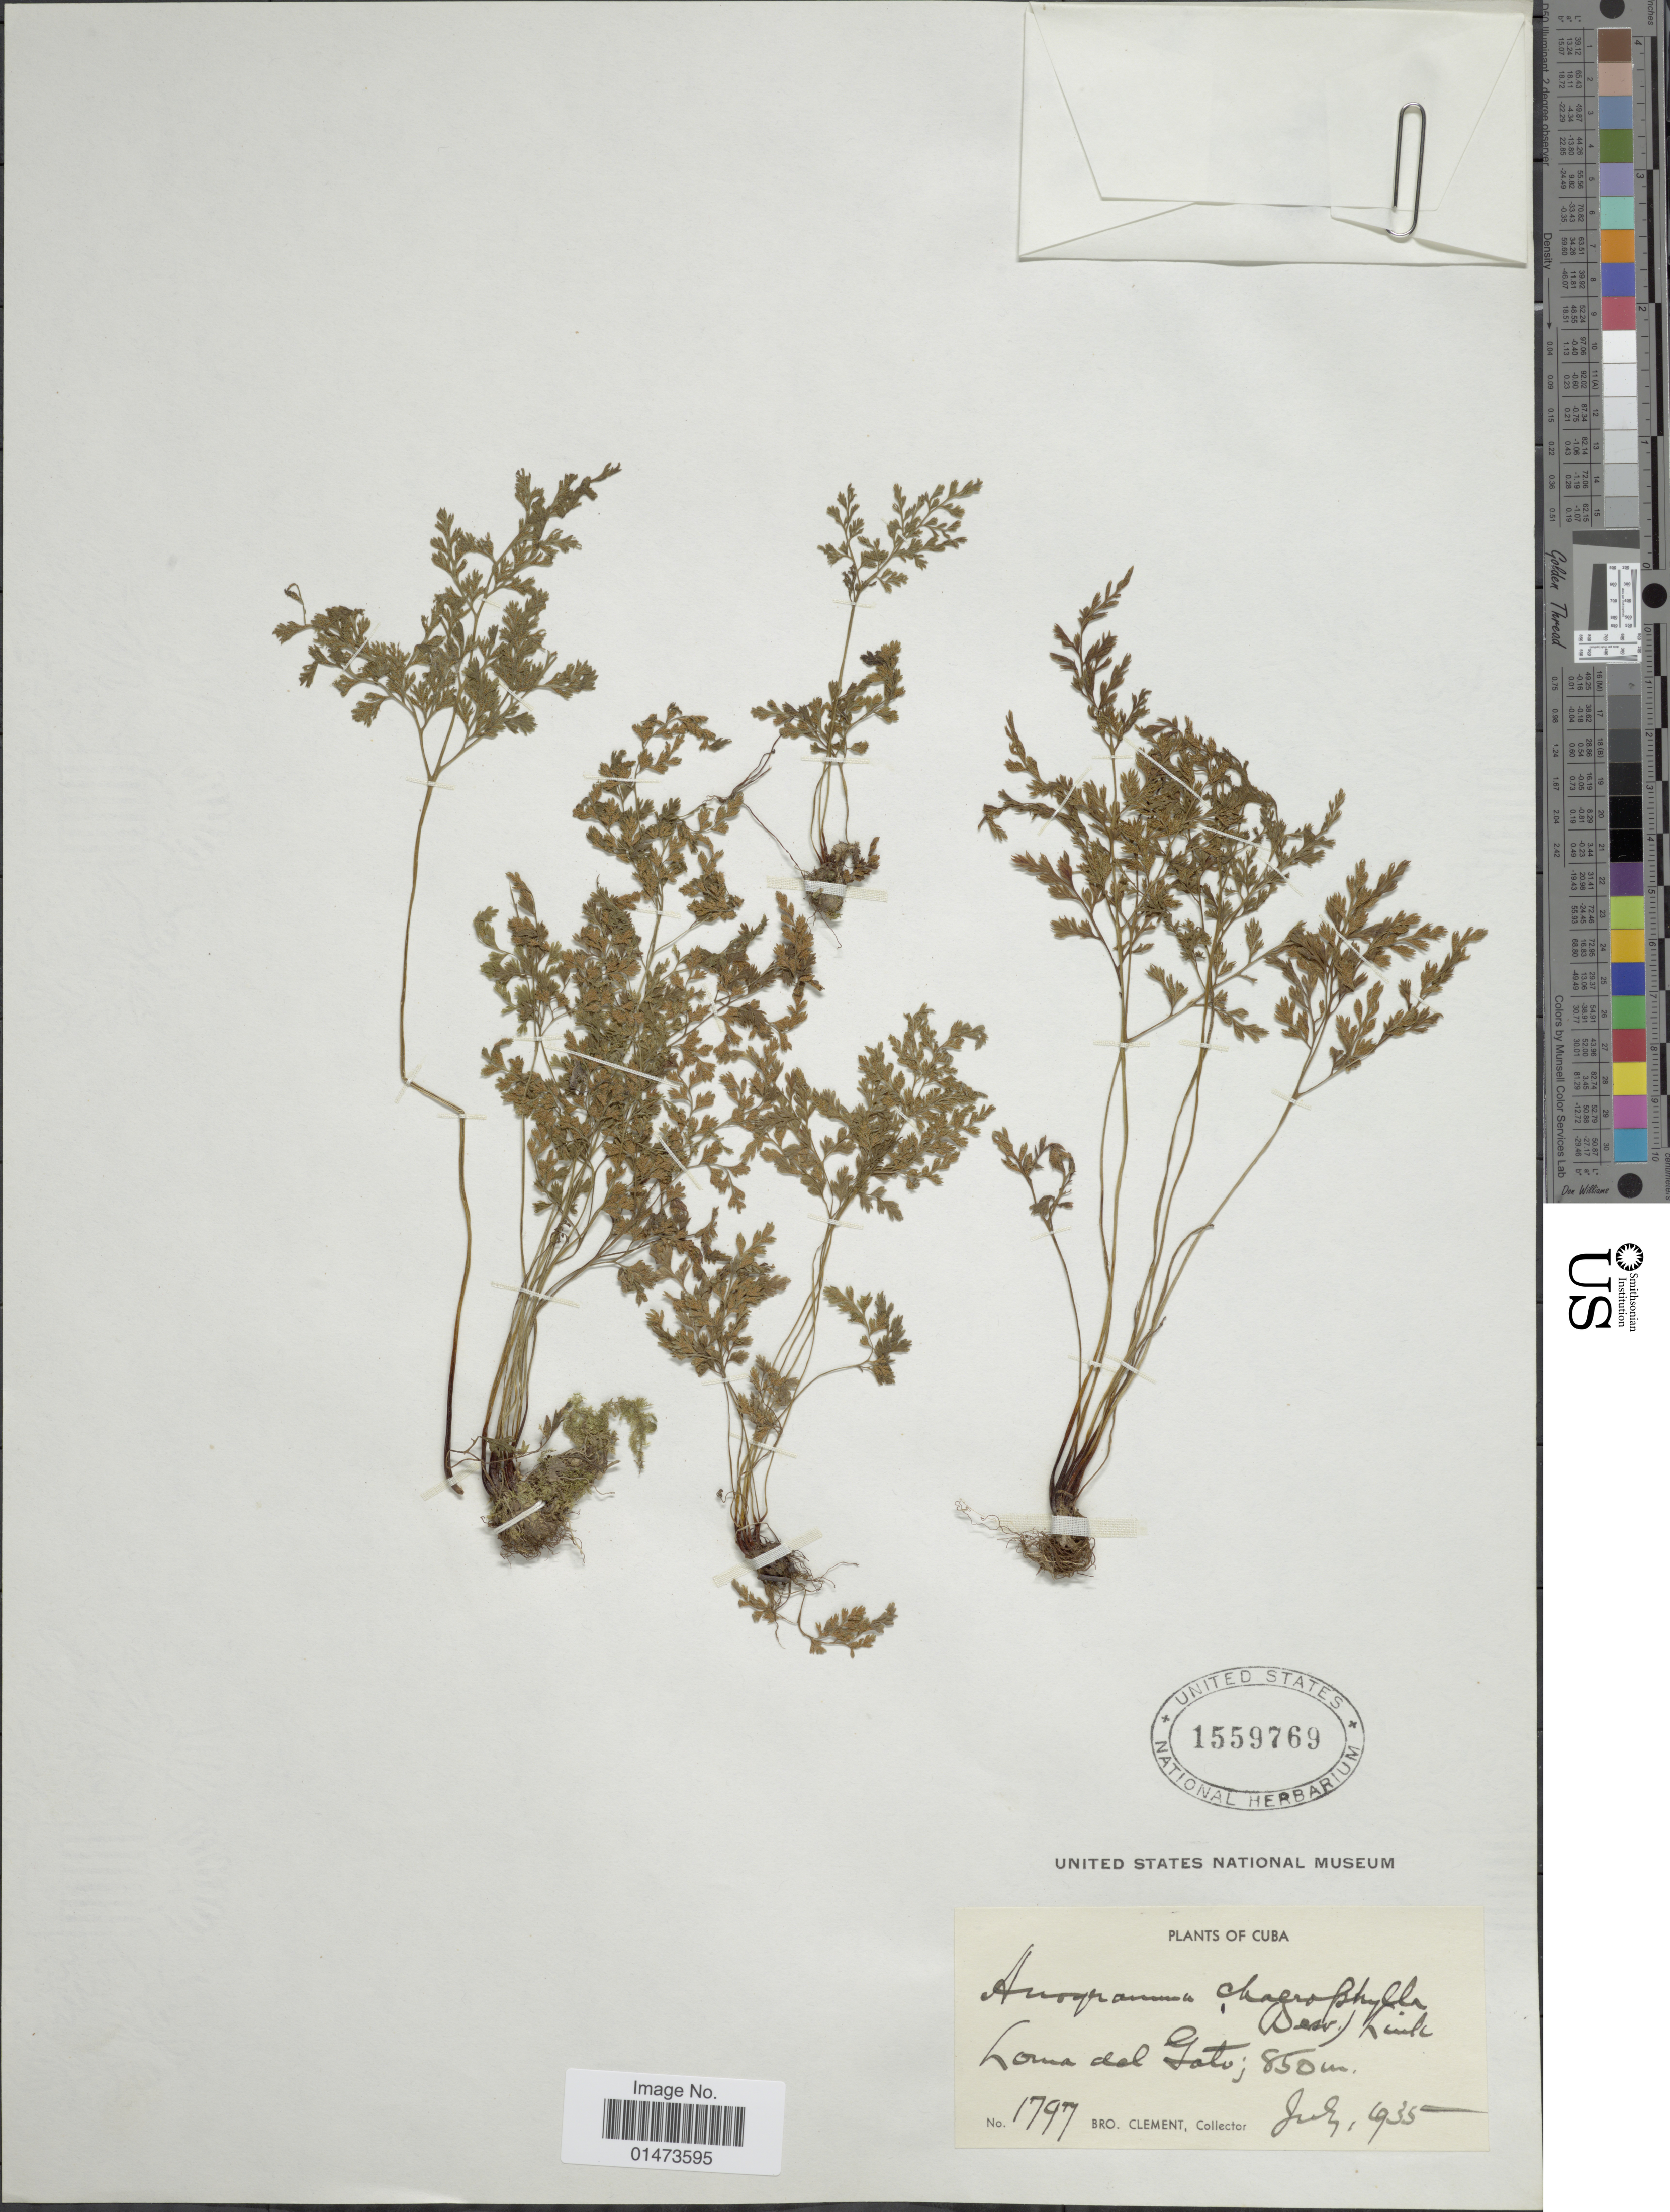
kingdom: Plantae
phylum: Tracheophyta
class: Polypodiopsida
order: Polypodiales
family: Pteridaceae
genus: Anogramma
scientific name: Anogramma chaerophylla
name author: (Desv.) Link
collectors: B. Clement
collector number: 1797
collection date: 1935-07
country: Cuba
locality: Loma del Gato.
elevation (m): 850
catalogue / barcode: US 1559769